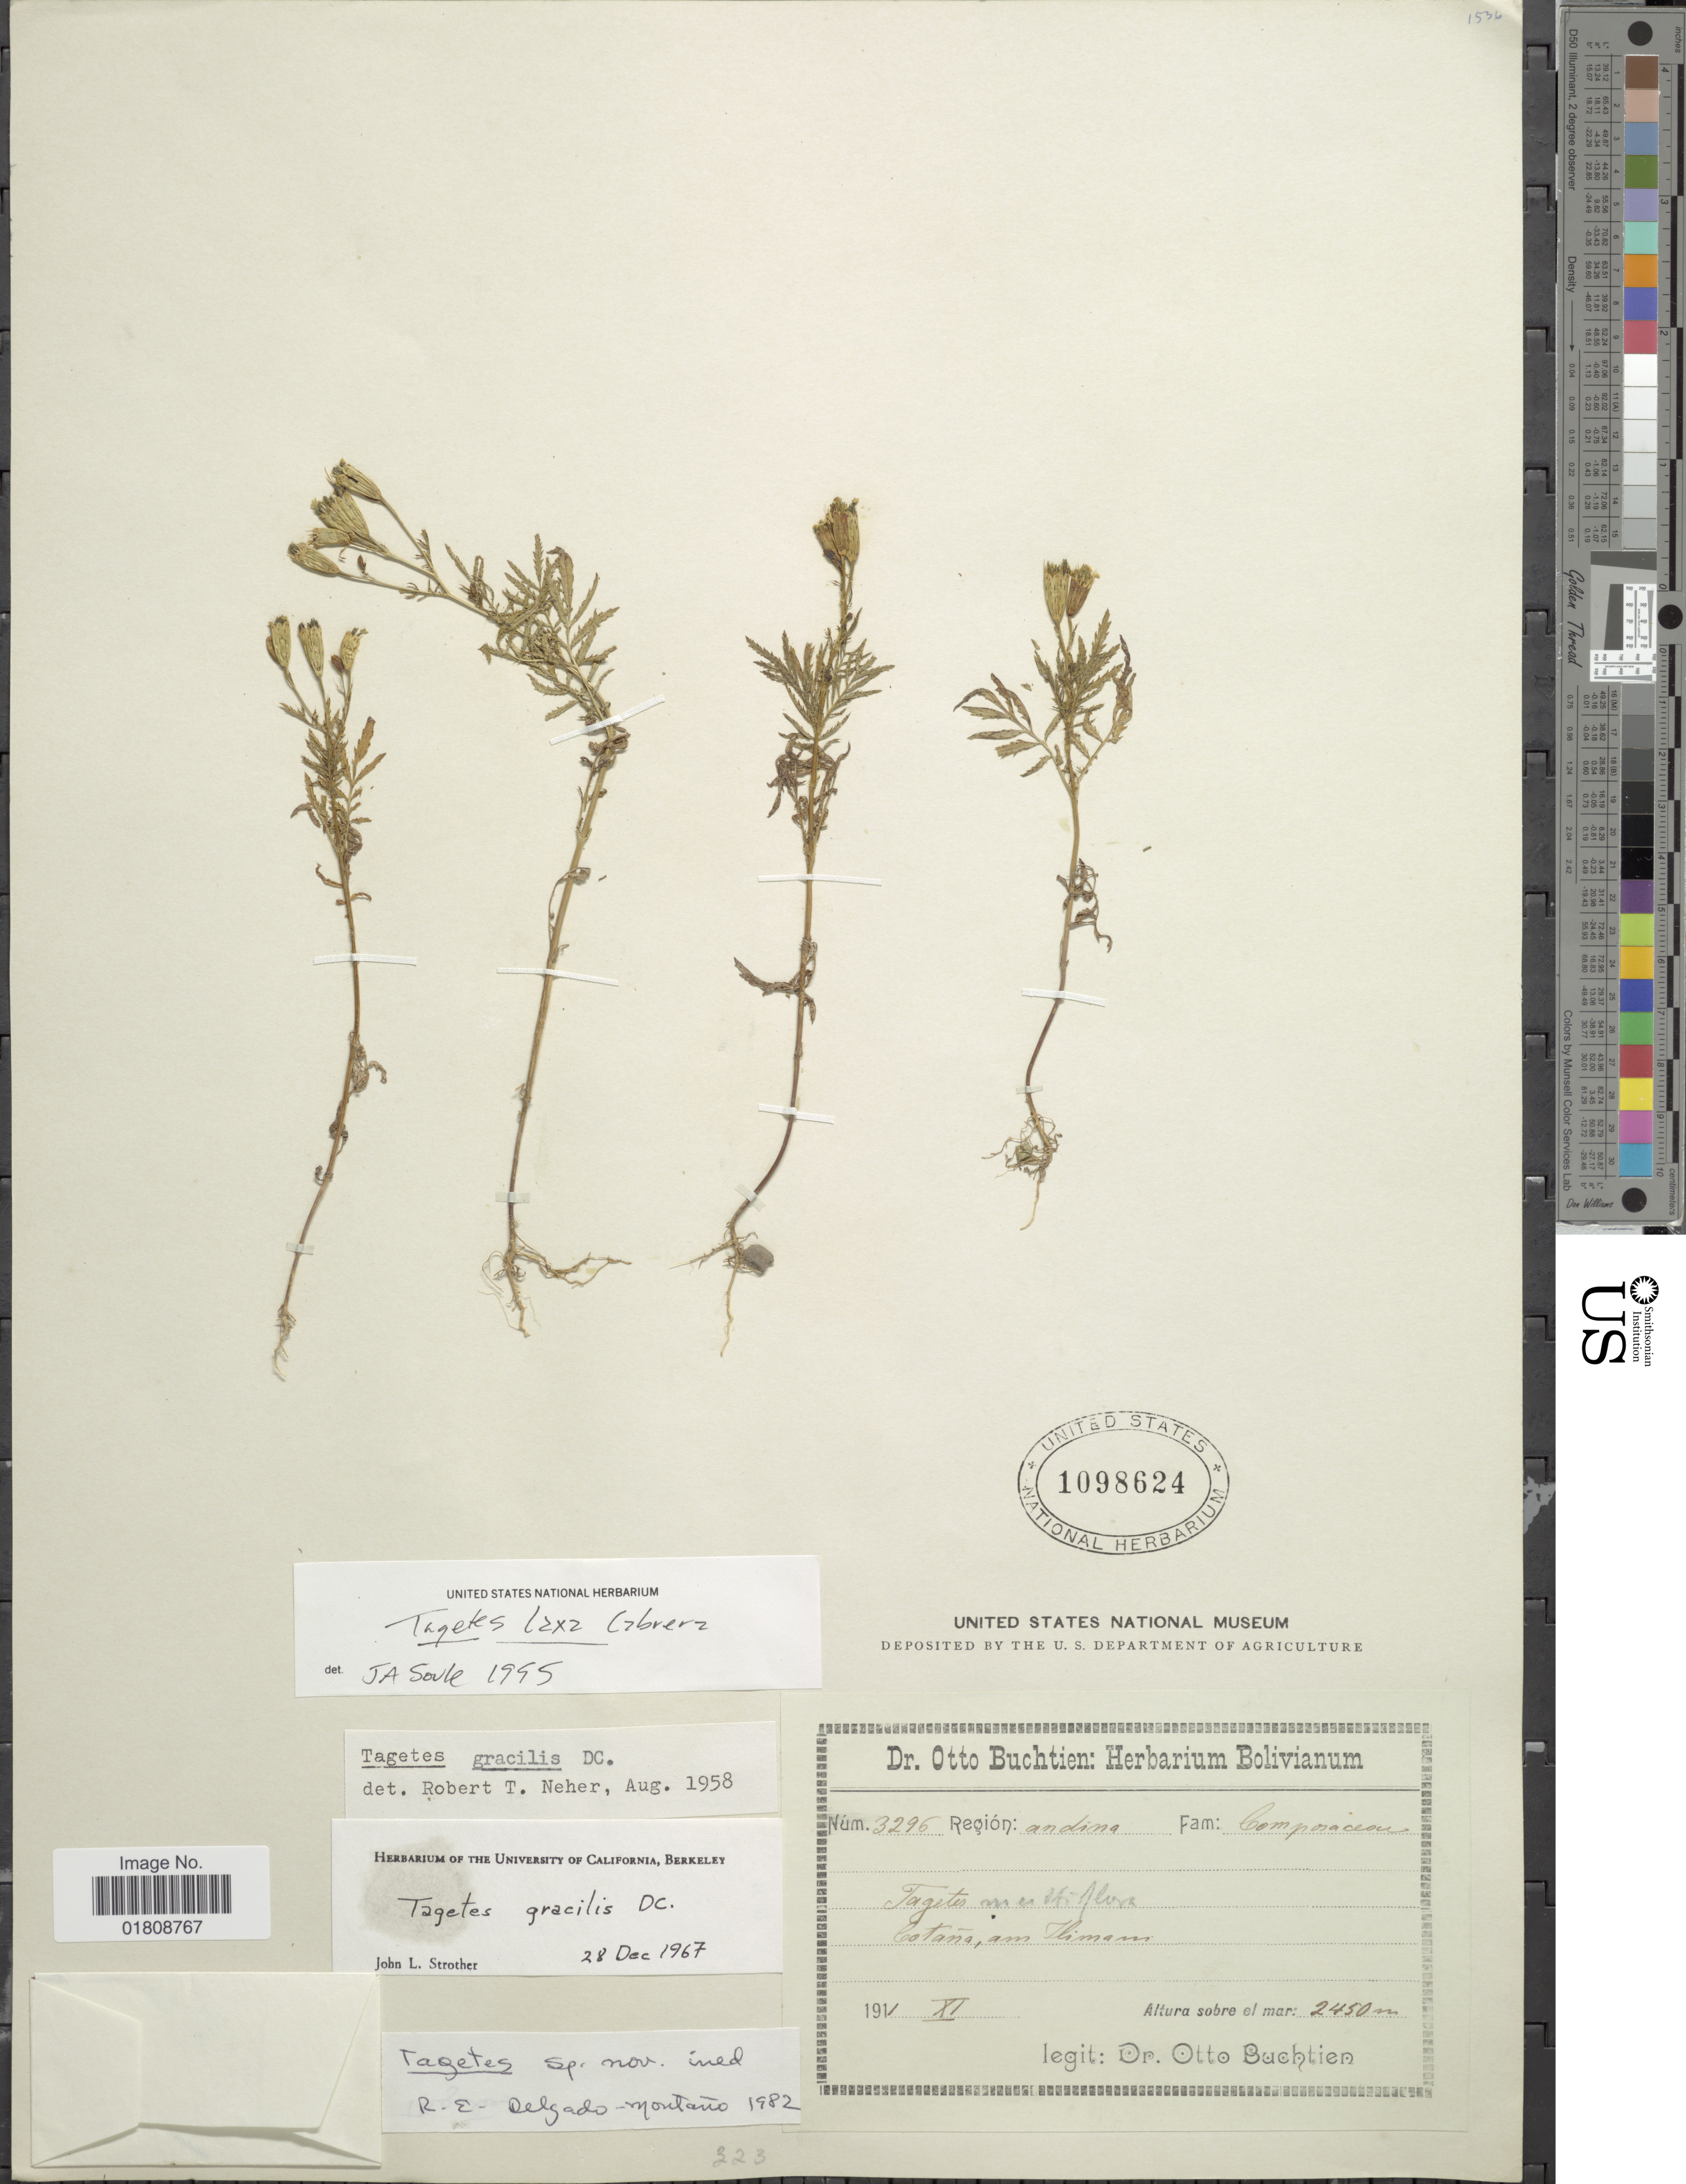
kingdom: Plantae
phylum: Tracheophyta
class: Magnoliopsida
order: Asterales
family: Asteraceae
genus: Tagetes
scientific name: Tagetes laxa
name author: Caberra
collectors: O. Buchtien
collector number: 3296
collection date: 1911-11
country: Bolivia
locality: Cotana am Ilimani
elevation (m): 2450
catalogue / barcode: US 1098624